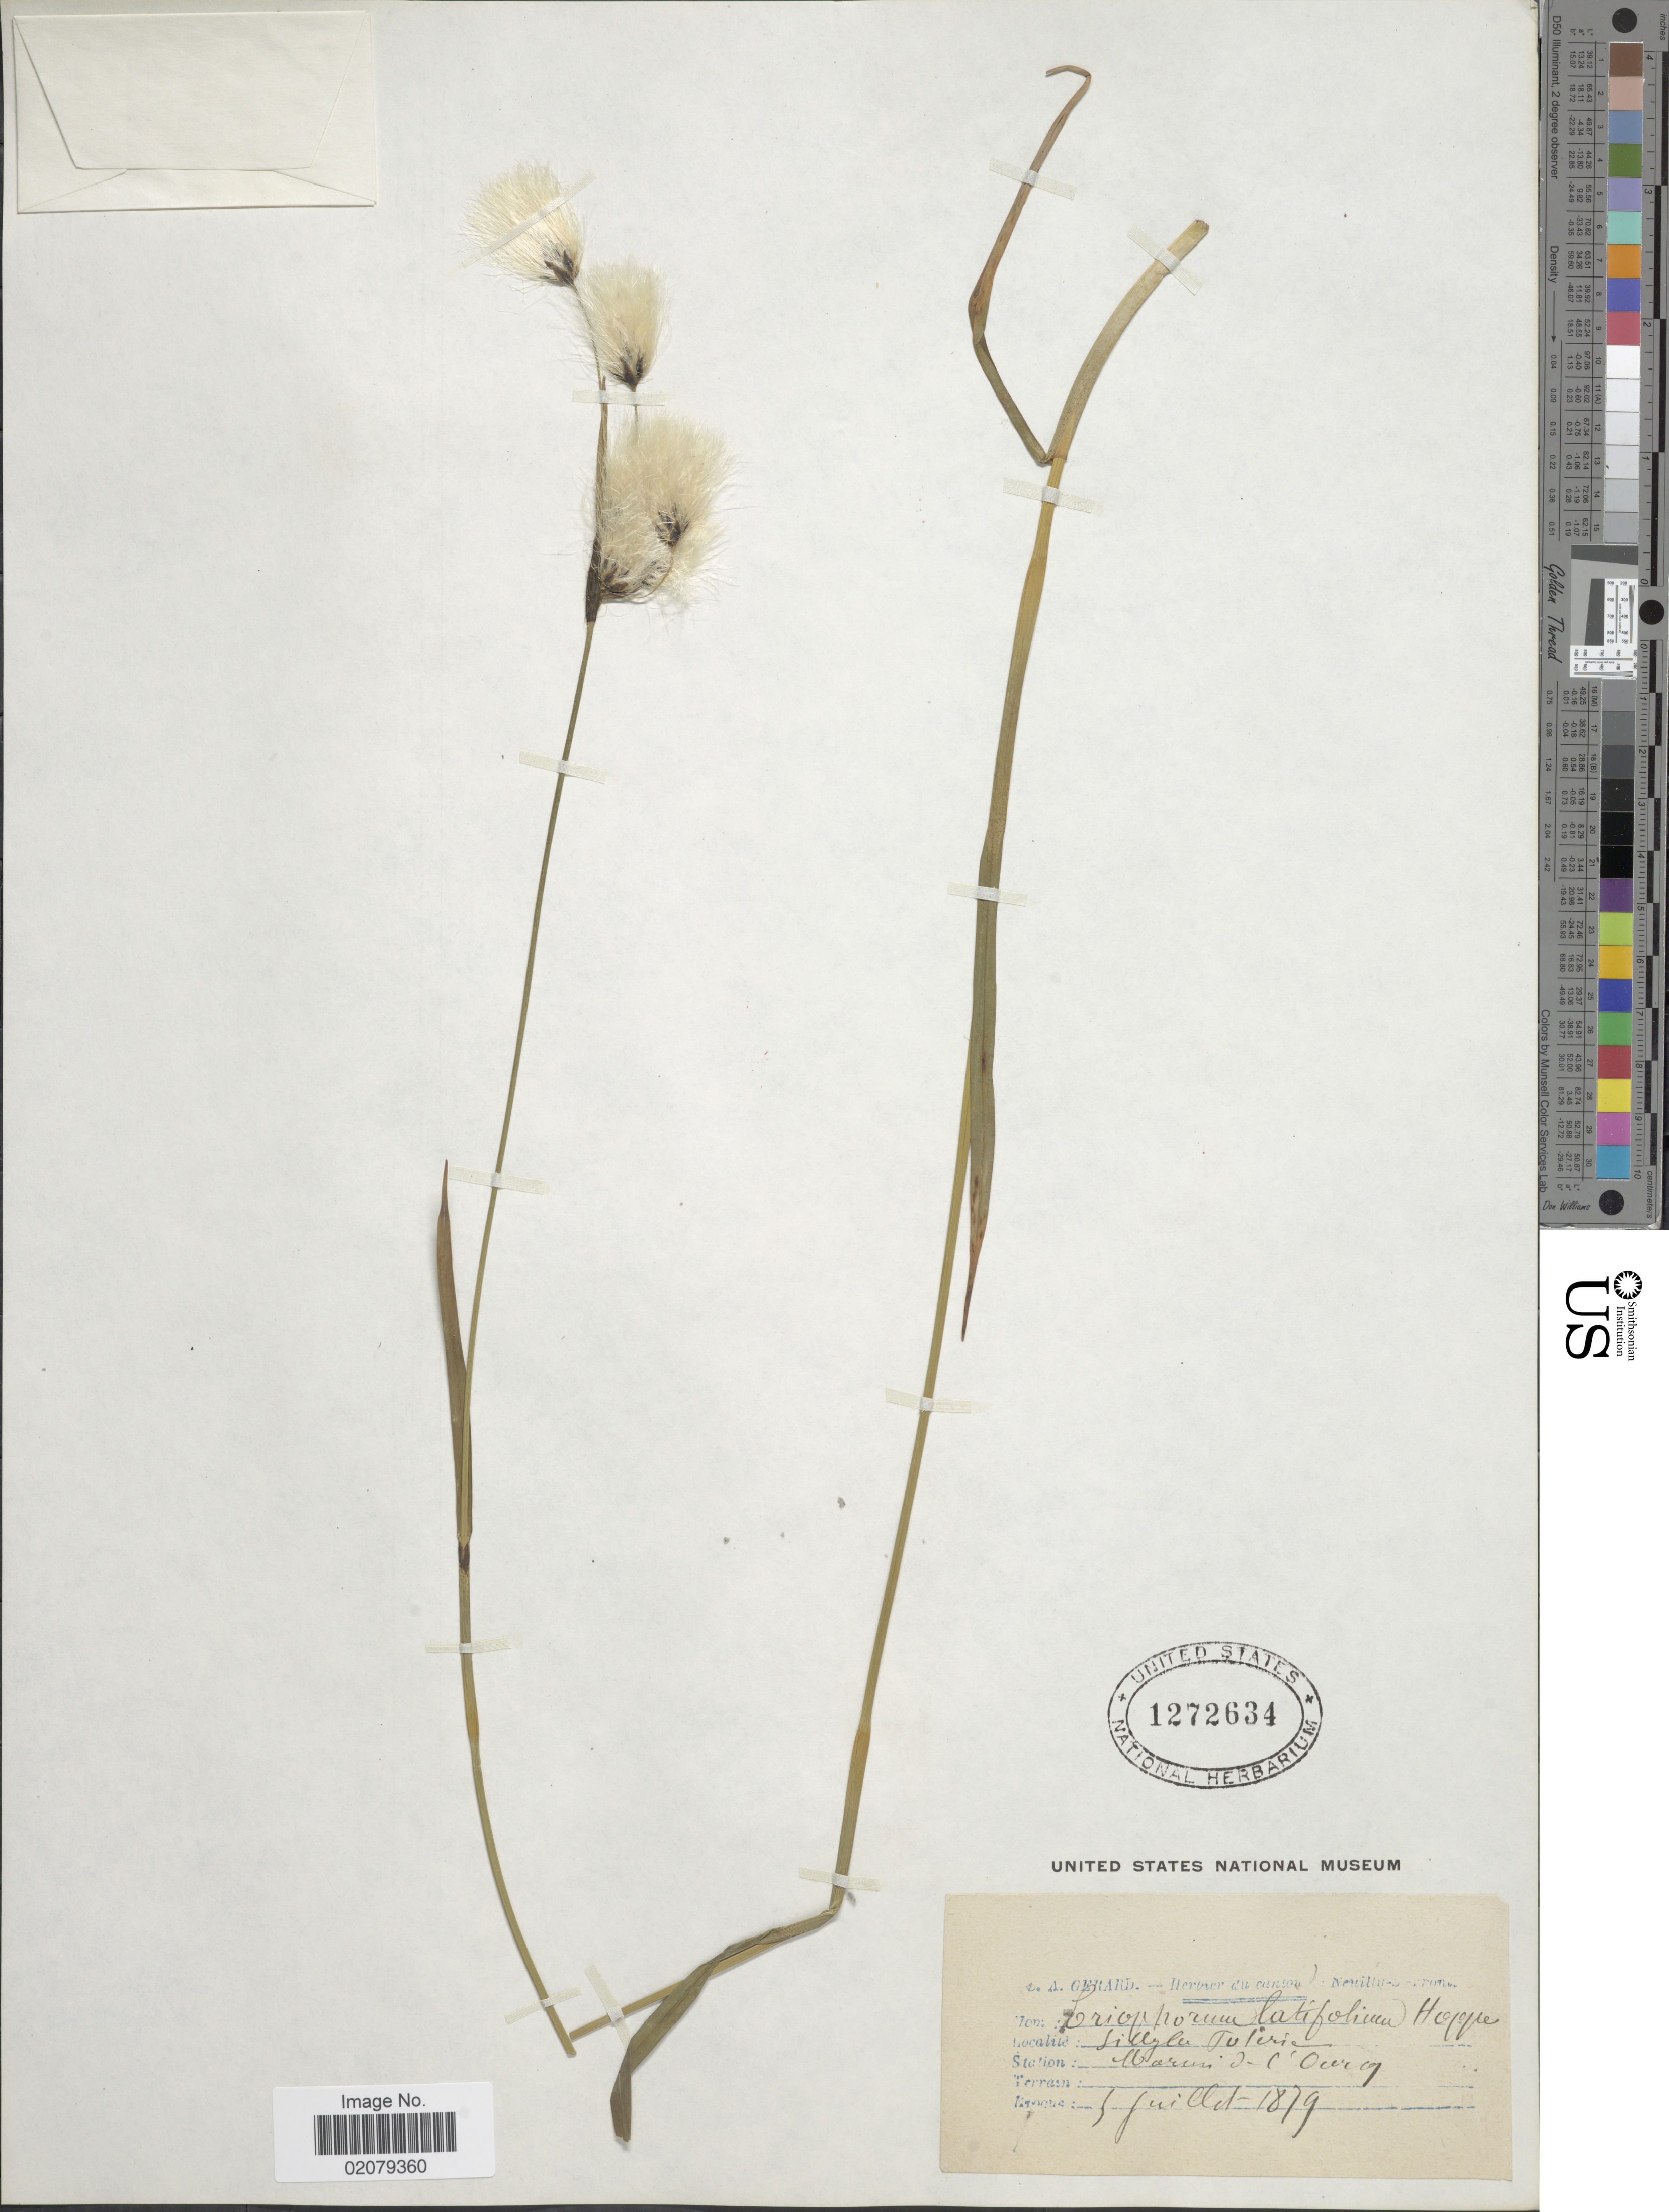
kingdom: Plantae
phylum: Tracheophyta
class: Liliopsida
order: Poales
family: Cyperaceae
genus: Eriophorum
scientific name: Eriophorum latifolium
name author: Hoppe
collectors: Hoppe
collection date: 1879-07-06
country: France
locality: Sillylei Tulerei [interpreted]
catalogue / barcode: US 1272634